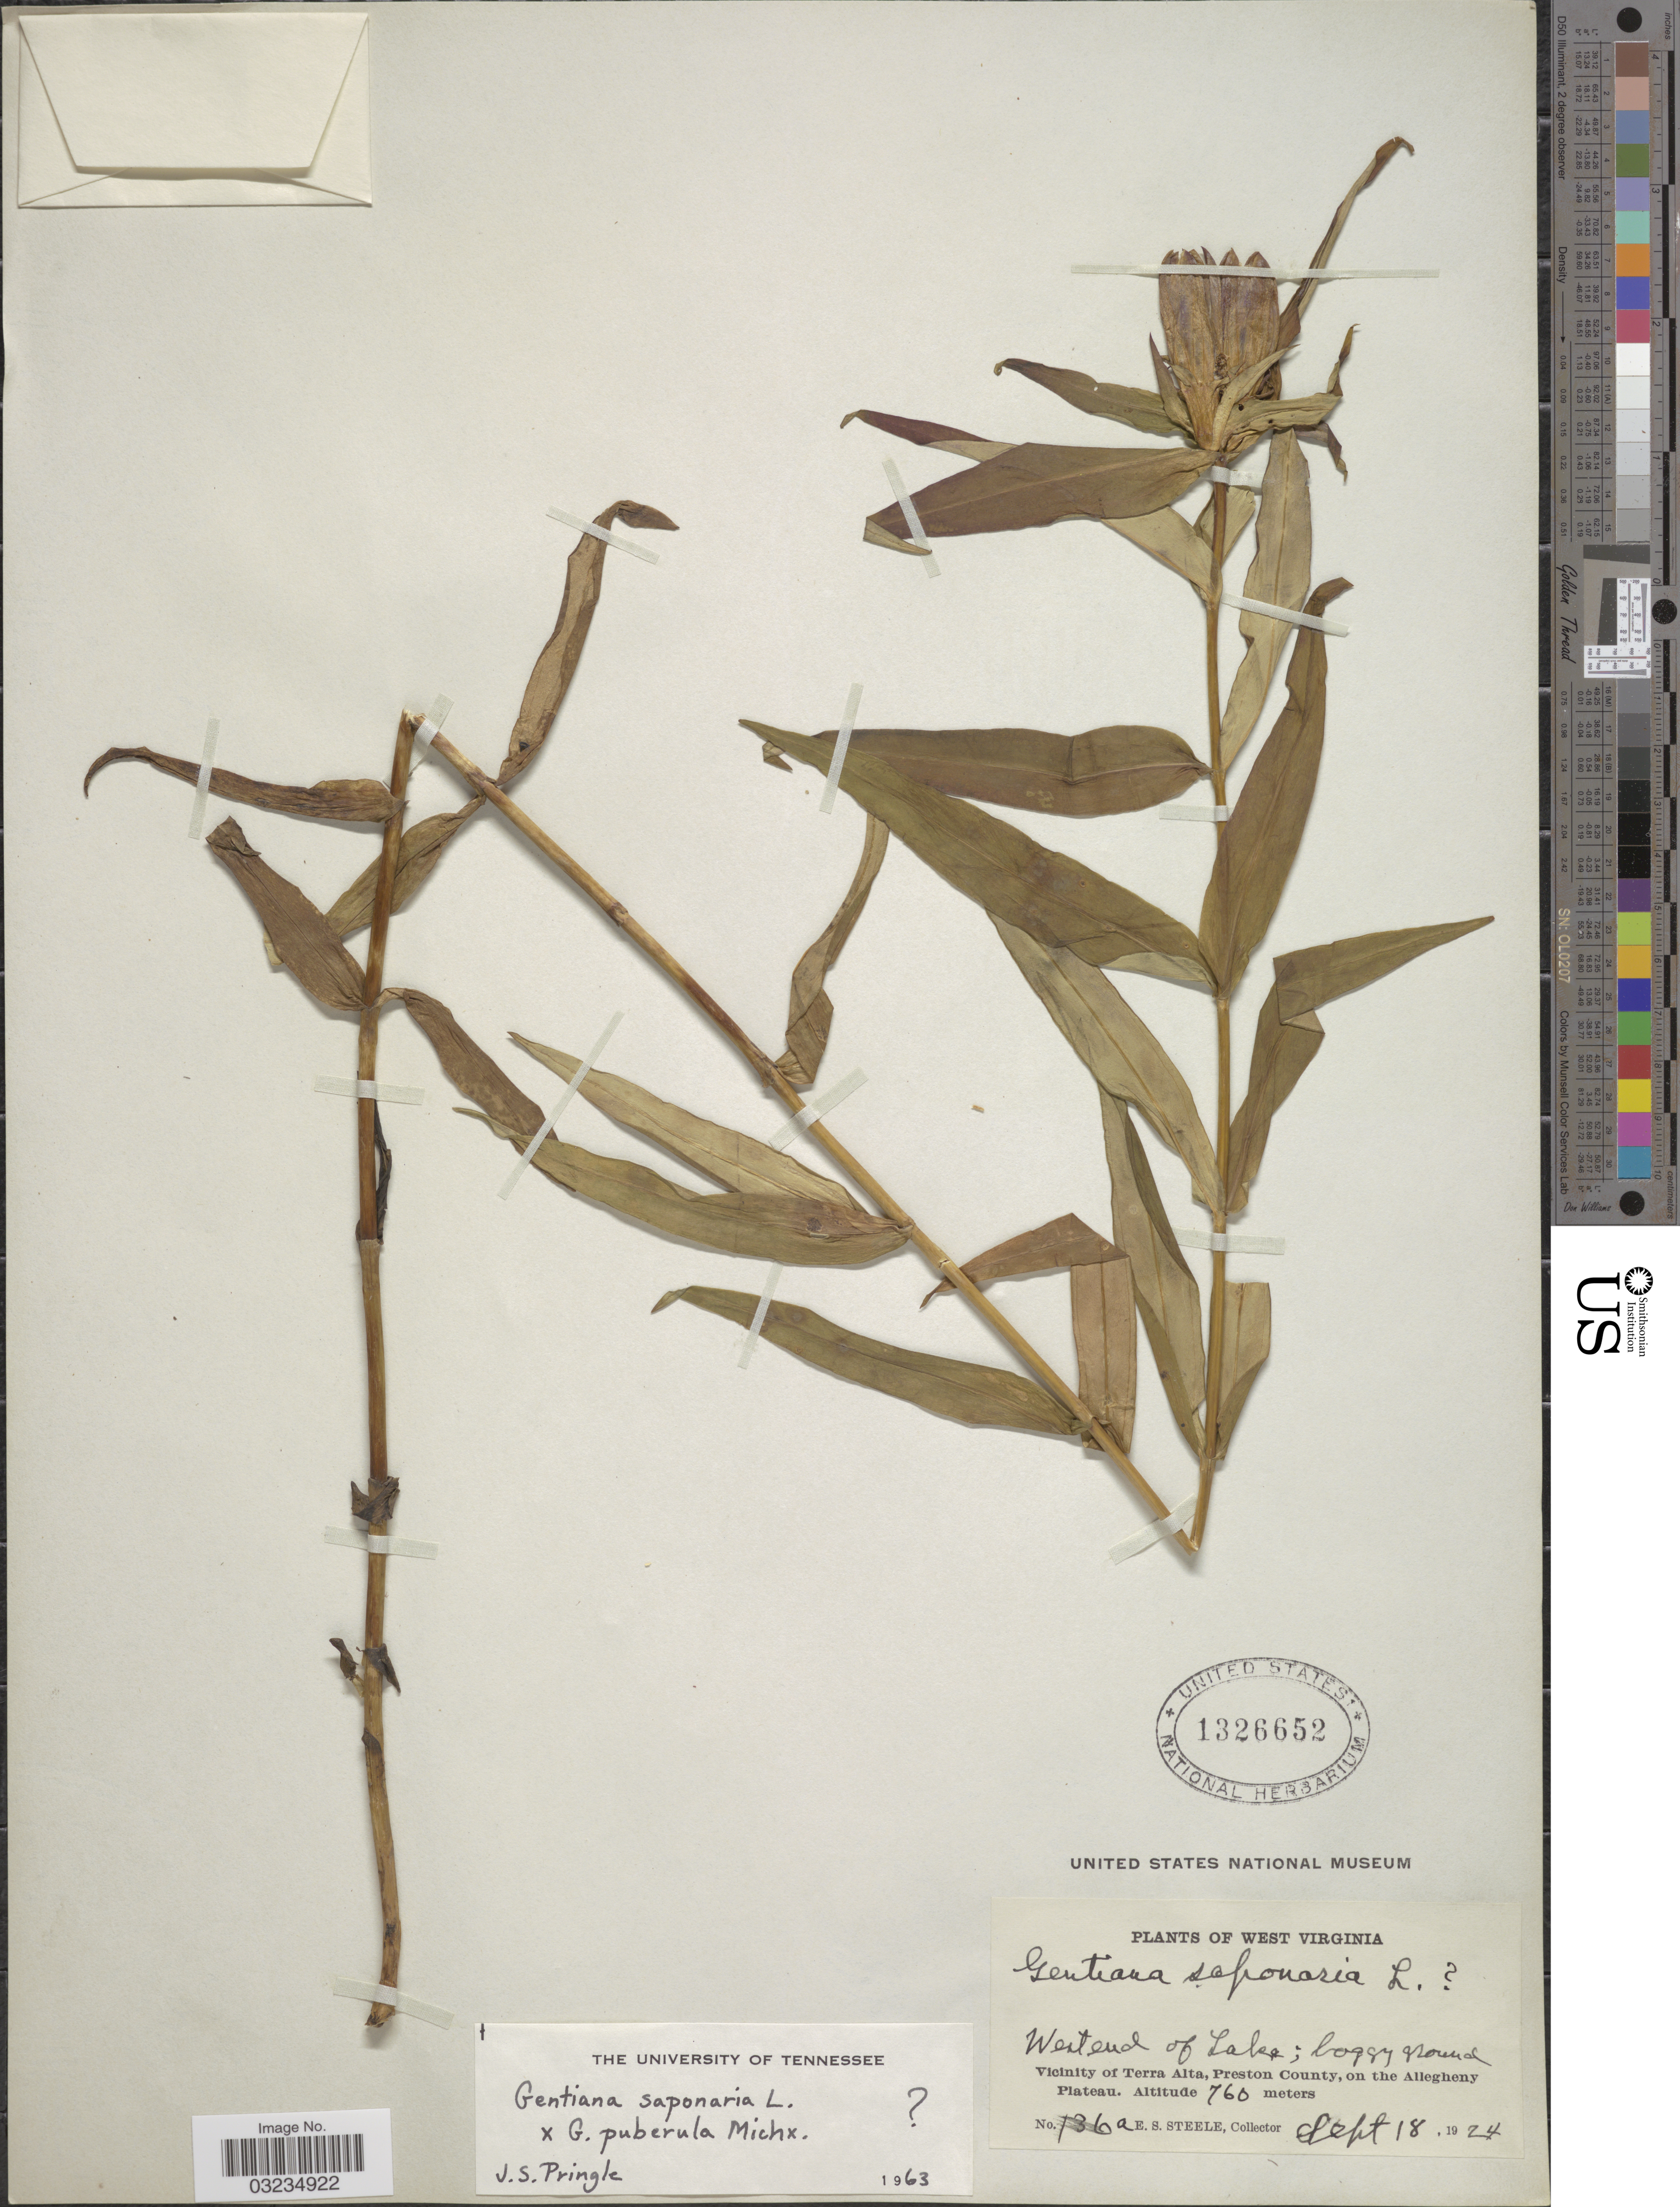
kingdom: Plantae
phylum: Tracheophyta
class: Magnoliopsida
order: Gentianales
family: Gentianaceae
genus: Gentiana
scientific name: Gentiana saponaria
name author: L.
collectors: E. Steele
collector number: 136a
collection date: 1924-09-18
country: United States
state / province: West Virginia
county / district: Preston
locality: West end of lake. Vicinity of Terra Alta, Preston County, on the Allegheny Plateau.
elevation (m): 760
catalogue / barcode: US 1326652